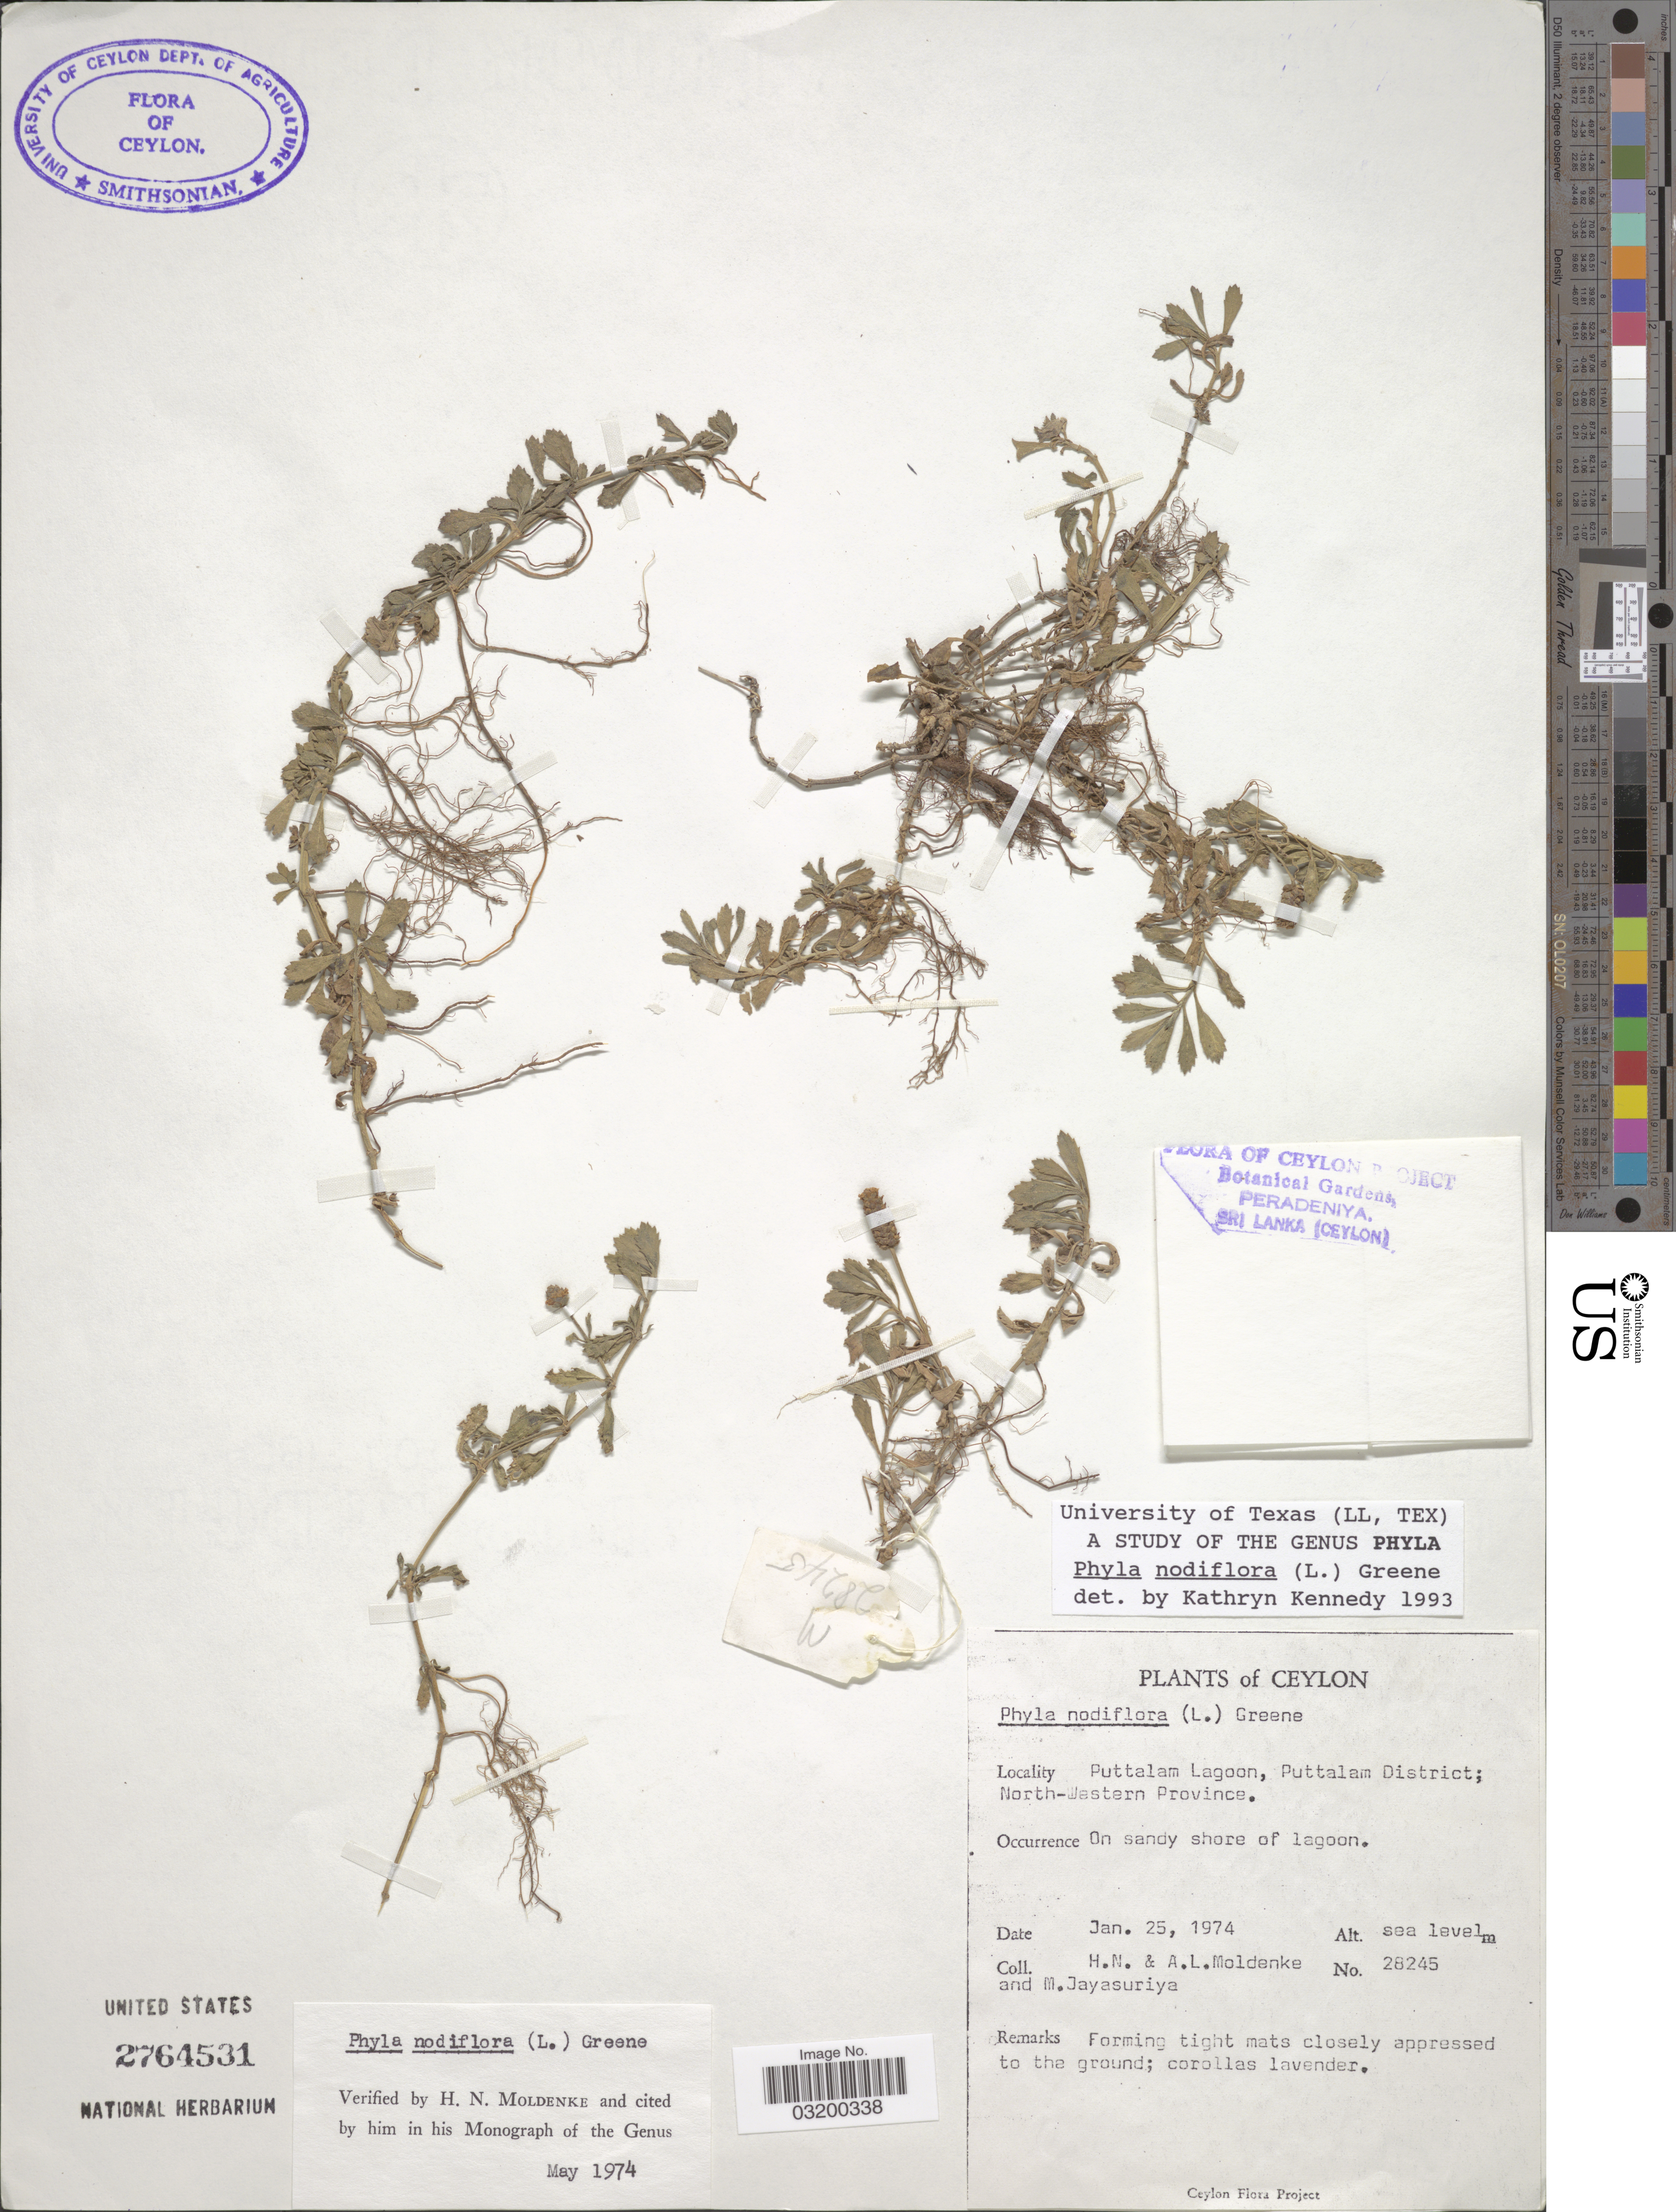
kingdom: Plantae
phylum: Tracheophyta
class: Magnoliopsida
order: Lamiales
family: Verbenaceae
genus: Phyla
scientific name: Phyla nodiflora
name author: (L.) Greene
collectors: H. N. Moldenke, A. L. Moldenke & M. Jayasuriya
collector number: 28245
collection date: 1974-01-25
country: Sri Lanka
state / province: North Western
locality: Ceylon. Puttalam Lagoon, Puttalam District. On sandy shore of lagoon.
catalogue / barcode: US 2764531